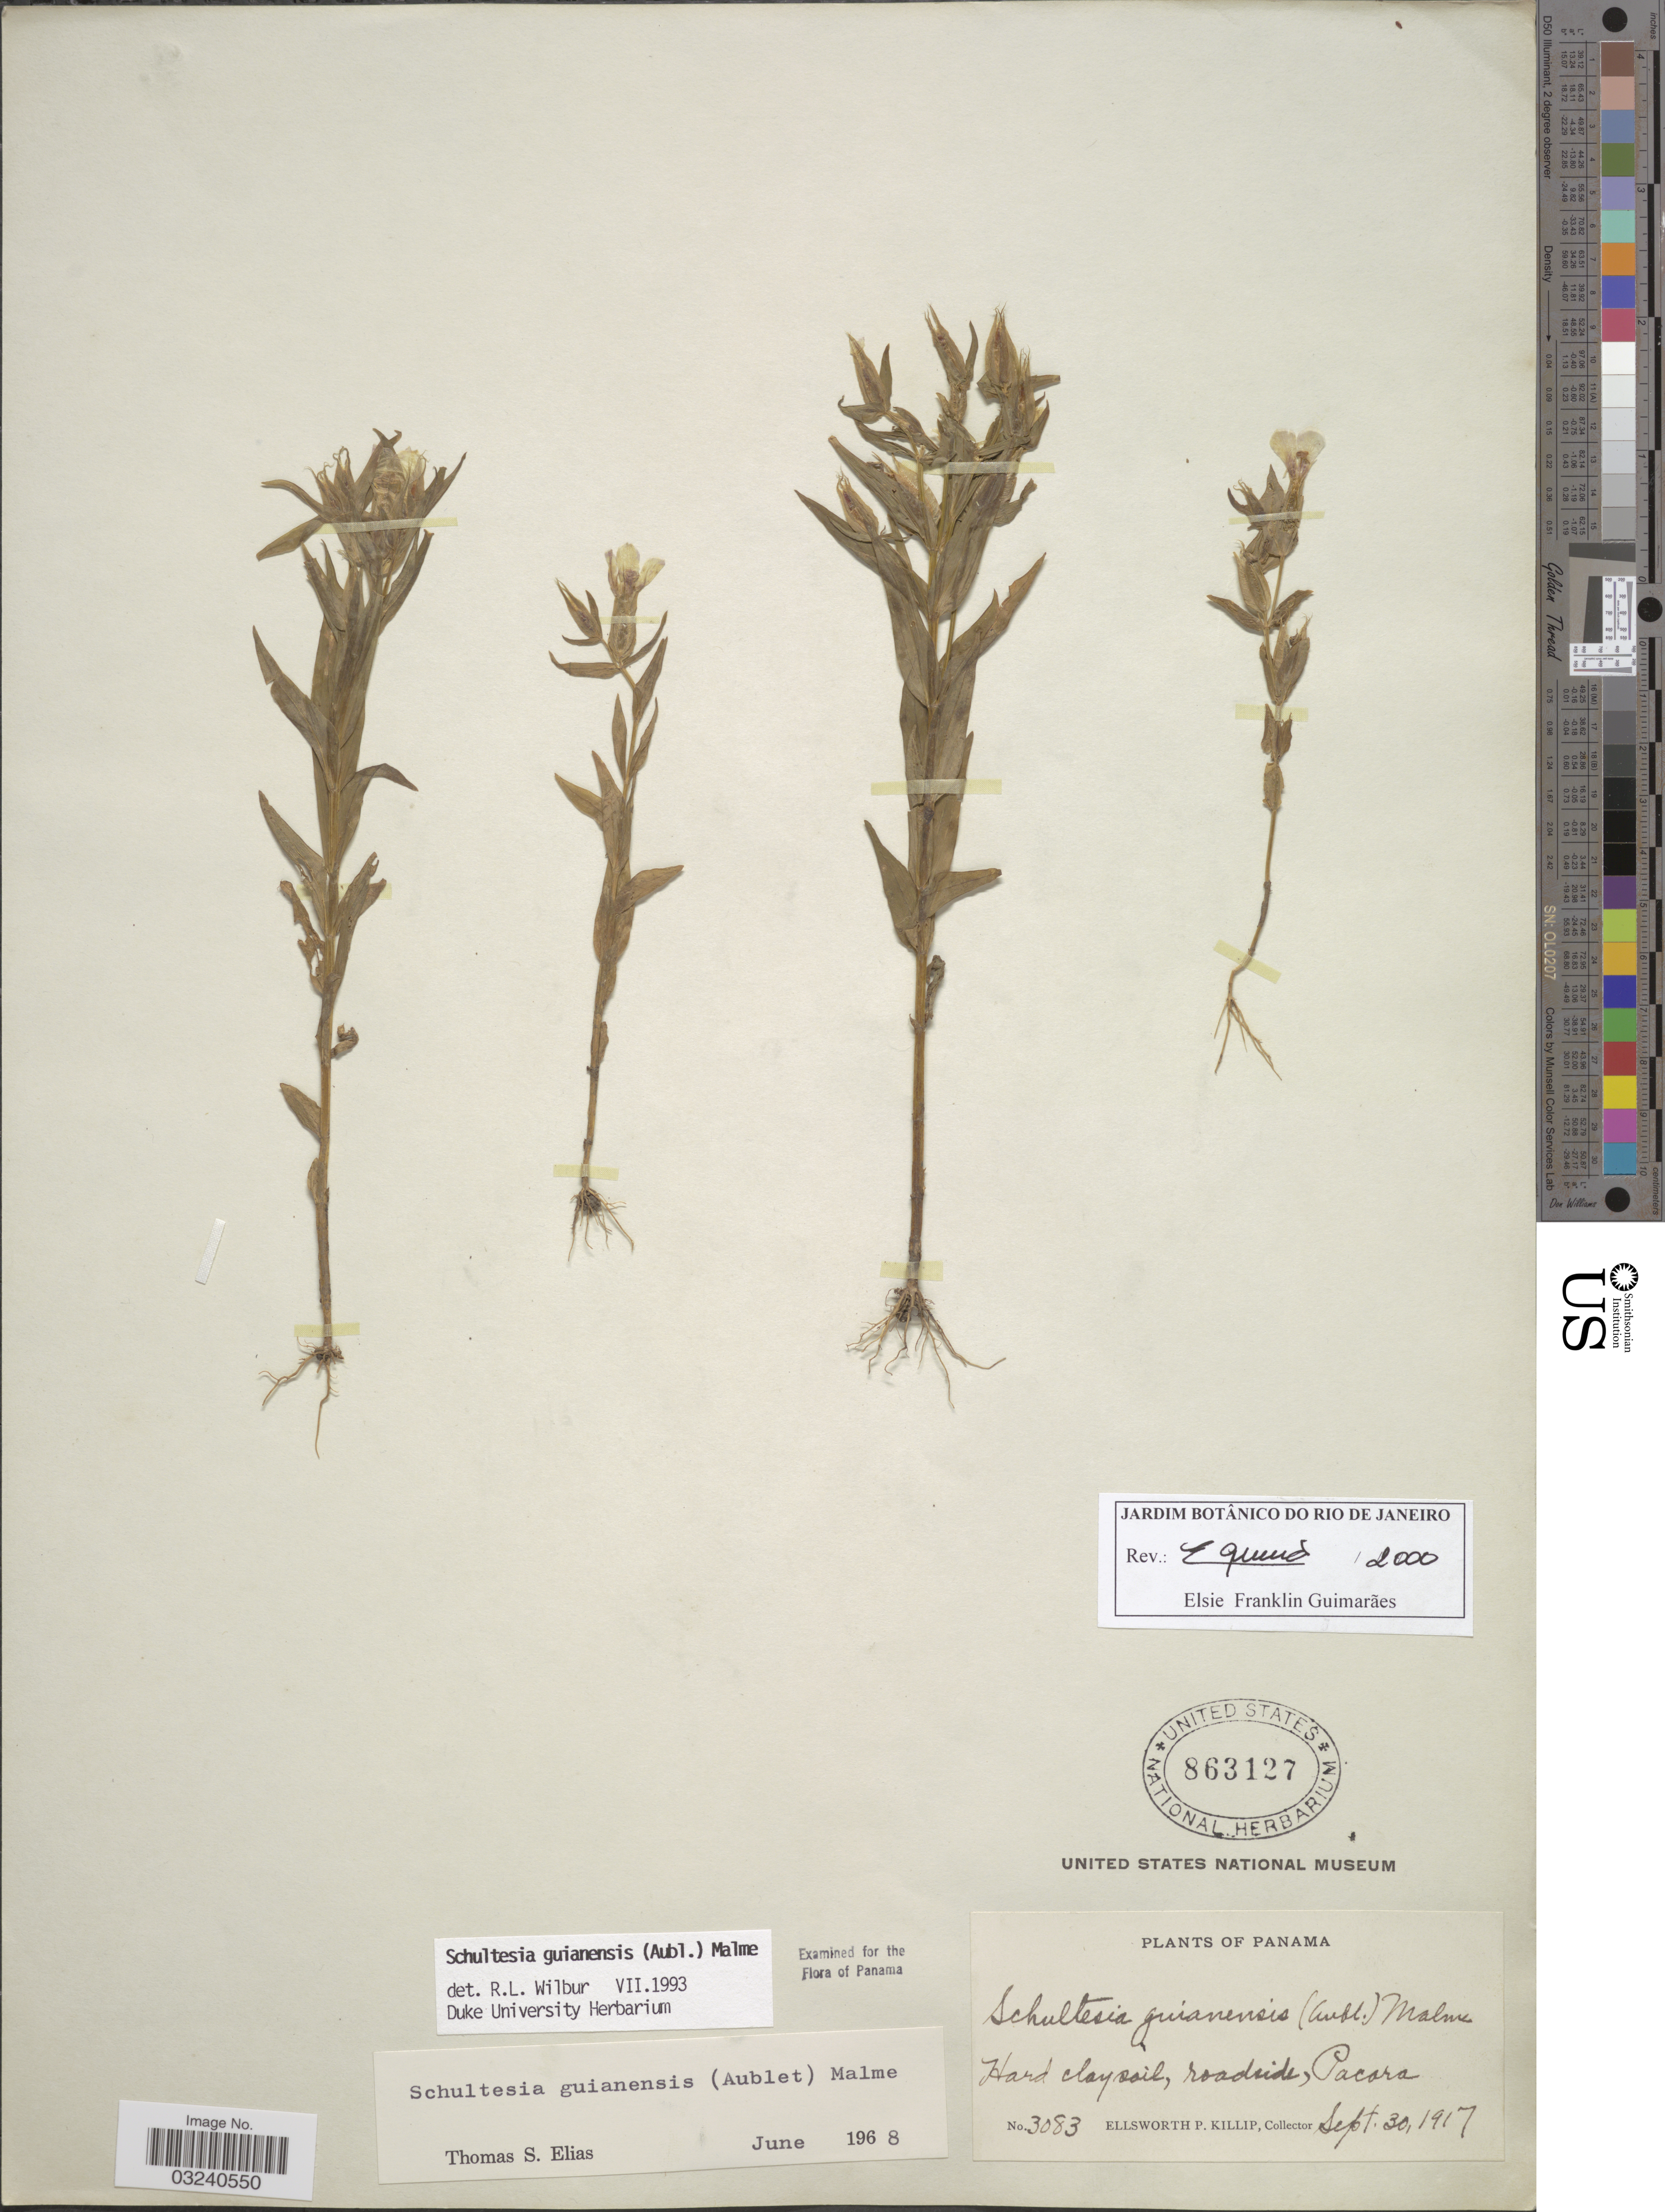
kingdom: Plantae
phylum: Tracheophyta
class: Magnoliopsida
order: Gentianales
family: Gentianaceae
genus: Schultesia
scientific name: Schultesia guianensis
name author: (Aubl.) Malme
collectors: E. P. Killip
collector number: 3083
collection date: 1917-09-30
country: Panama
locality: Hard clay soil, roadside, Pacora.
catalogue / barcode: US 863127